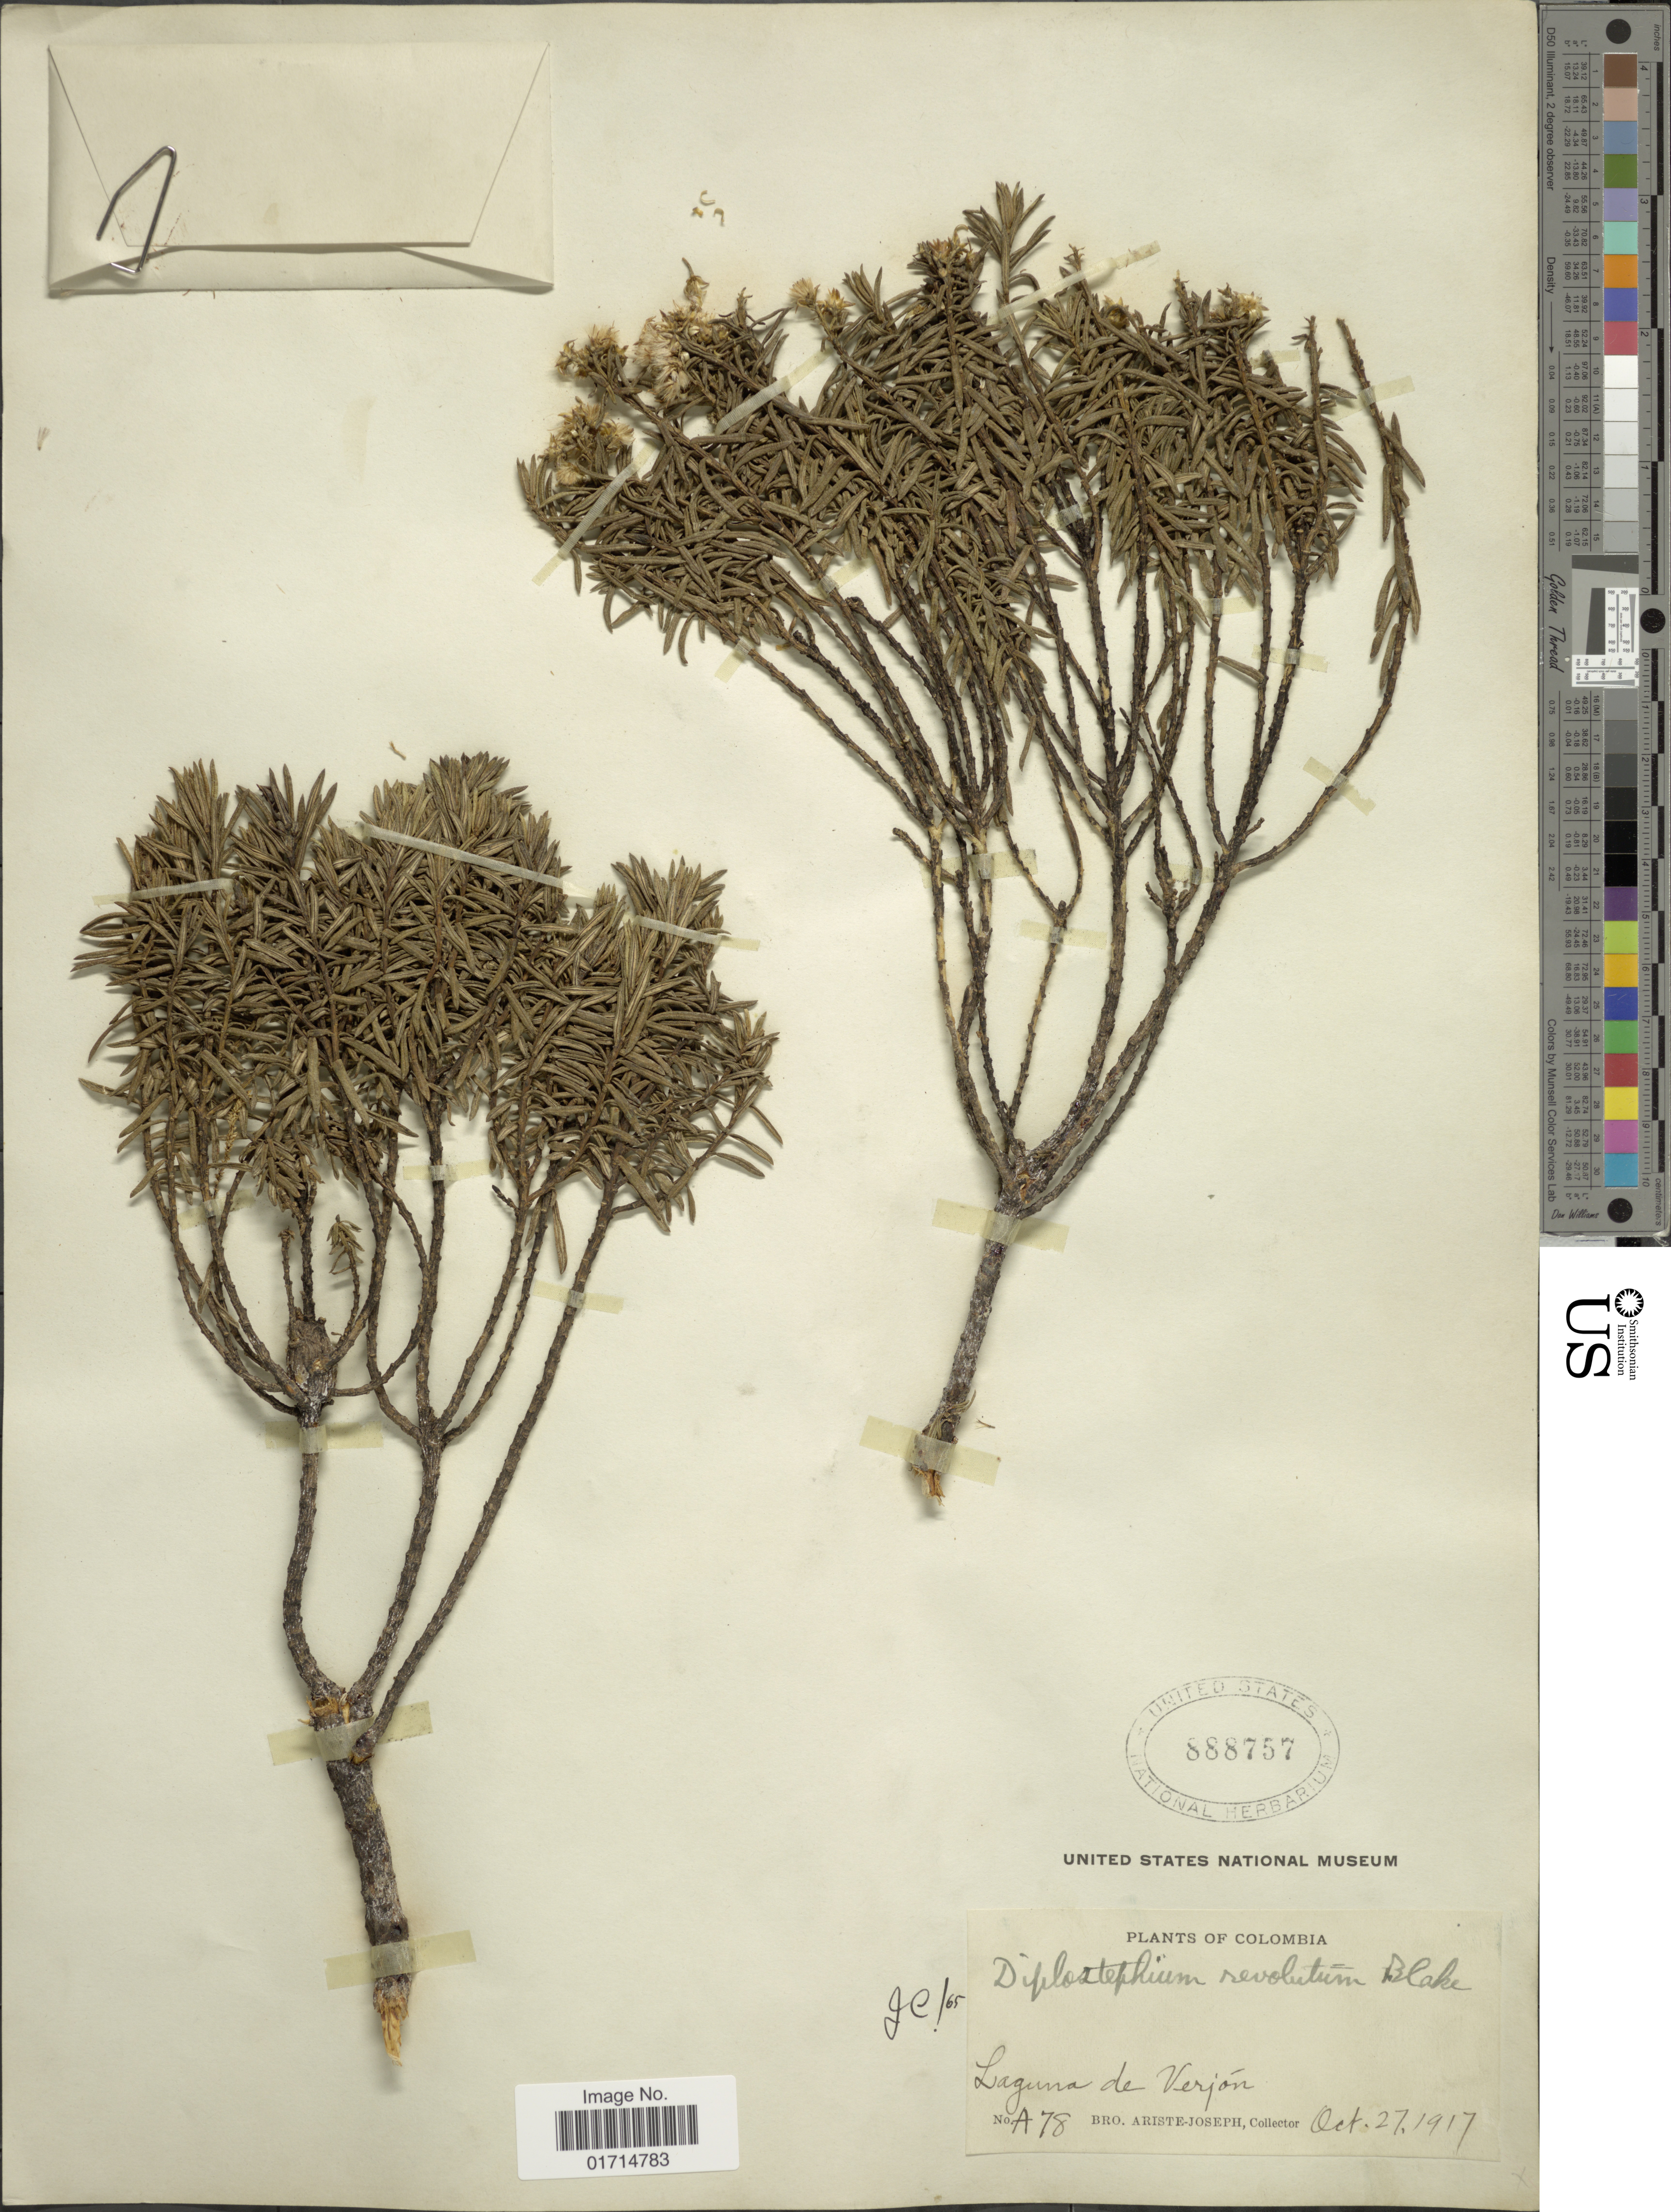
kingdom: Plantae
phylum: Tracheophyta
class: Magnoliopsida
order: Asterales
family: Asteraceae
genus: Diplostephium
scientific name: Diplostephium revolutum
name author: S.F. Blake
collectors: Bro. Ariste-Joseph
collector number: A78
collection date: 1917-10-27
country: Colombia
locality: Laguna de Verjon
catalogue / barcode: US 888757